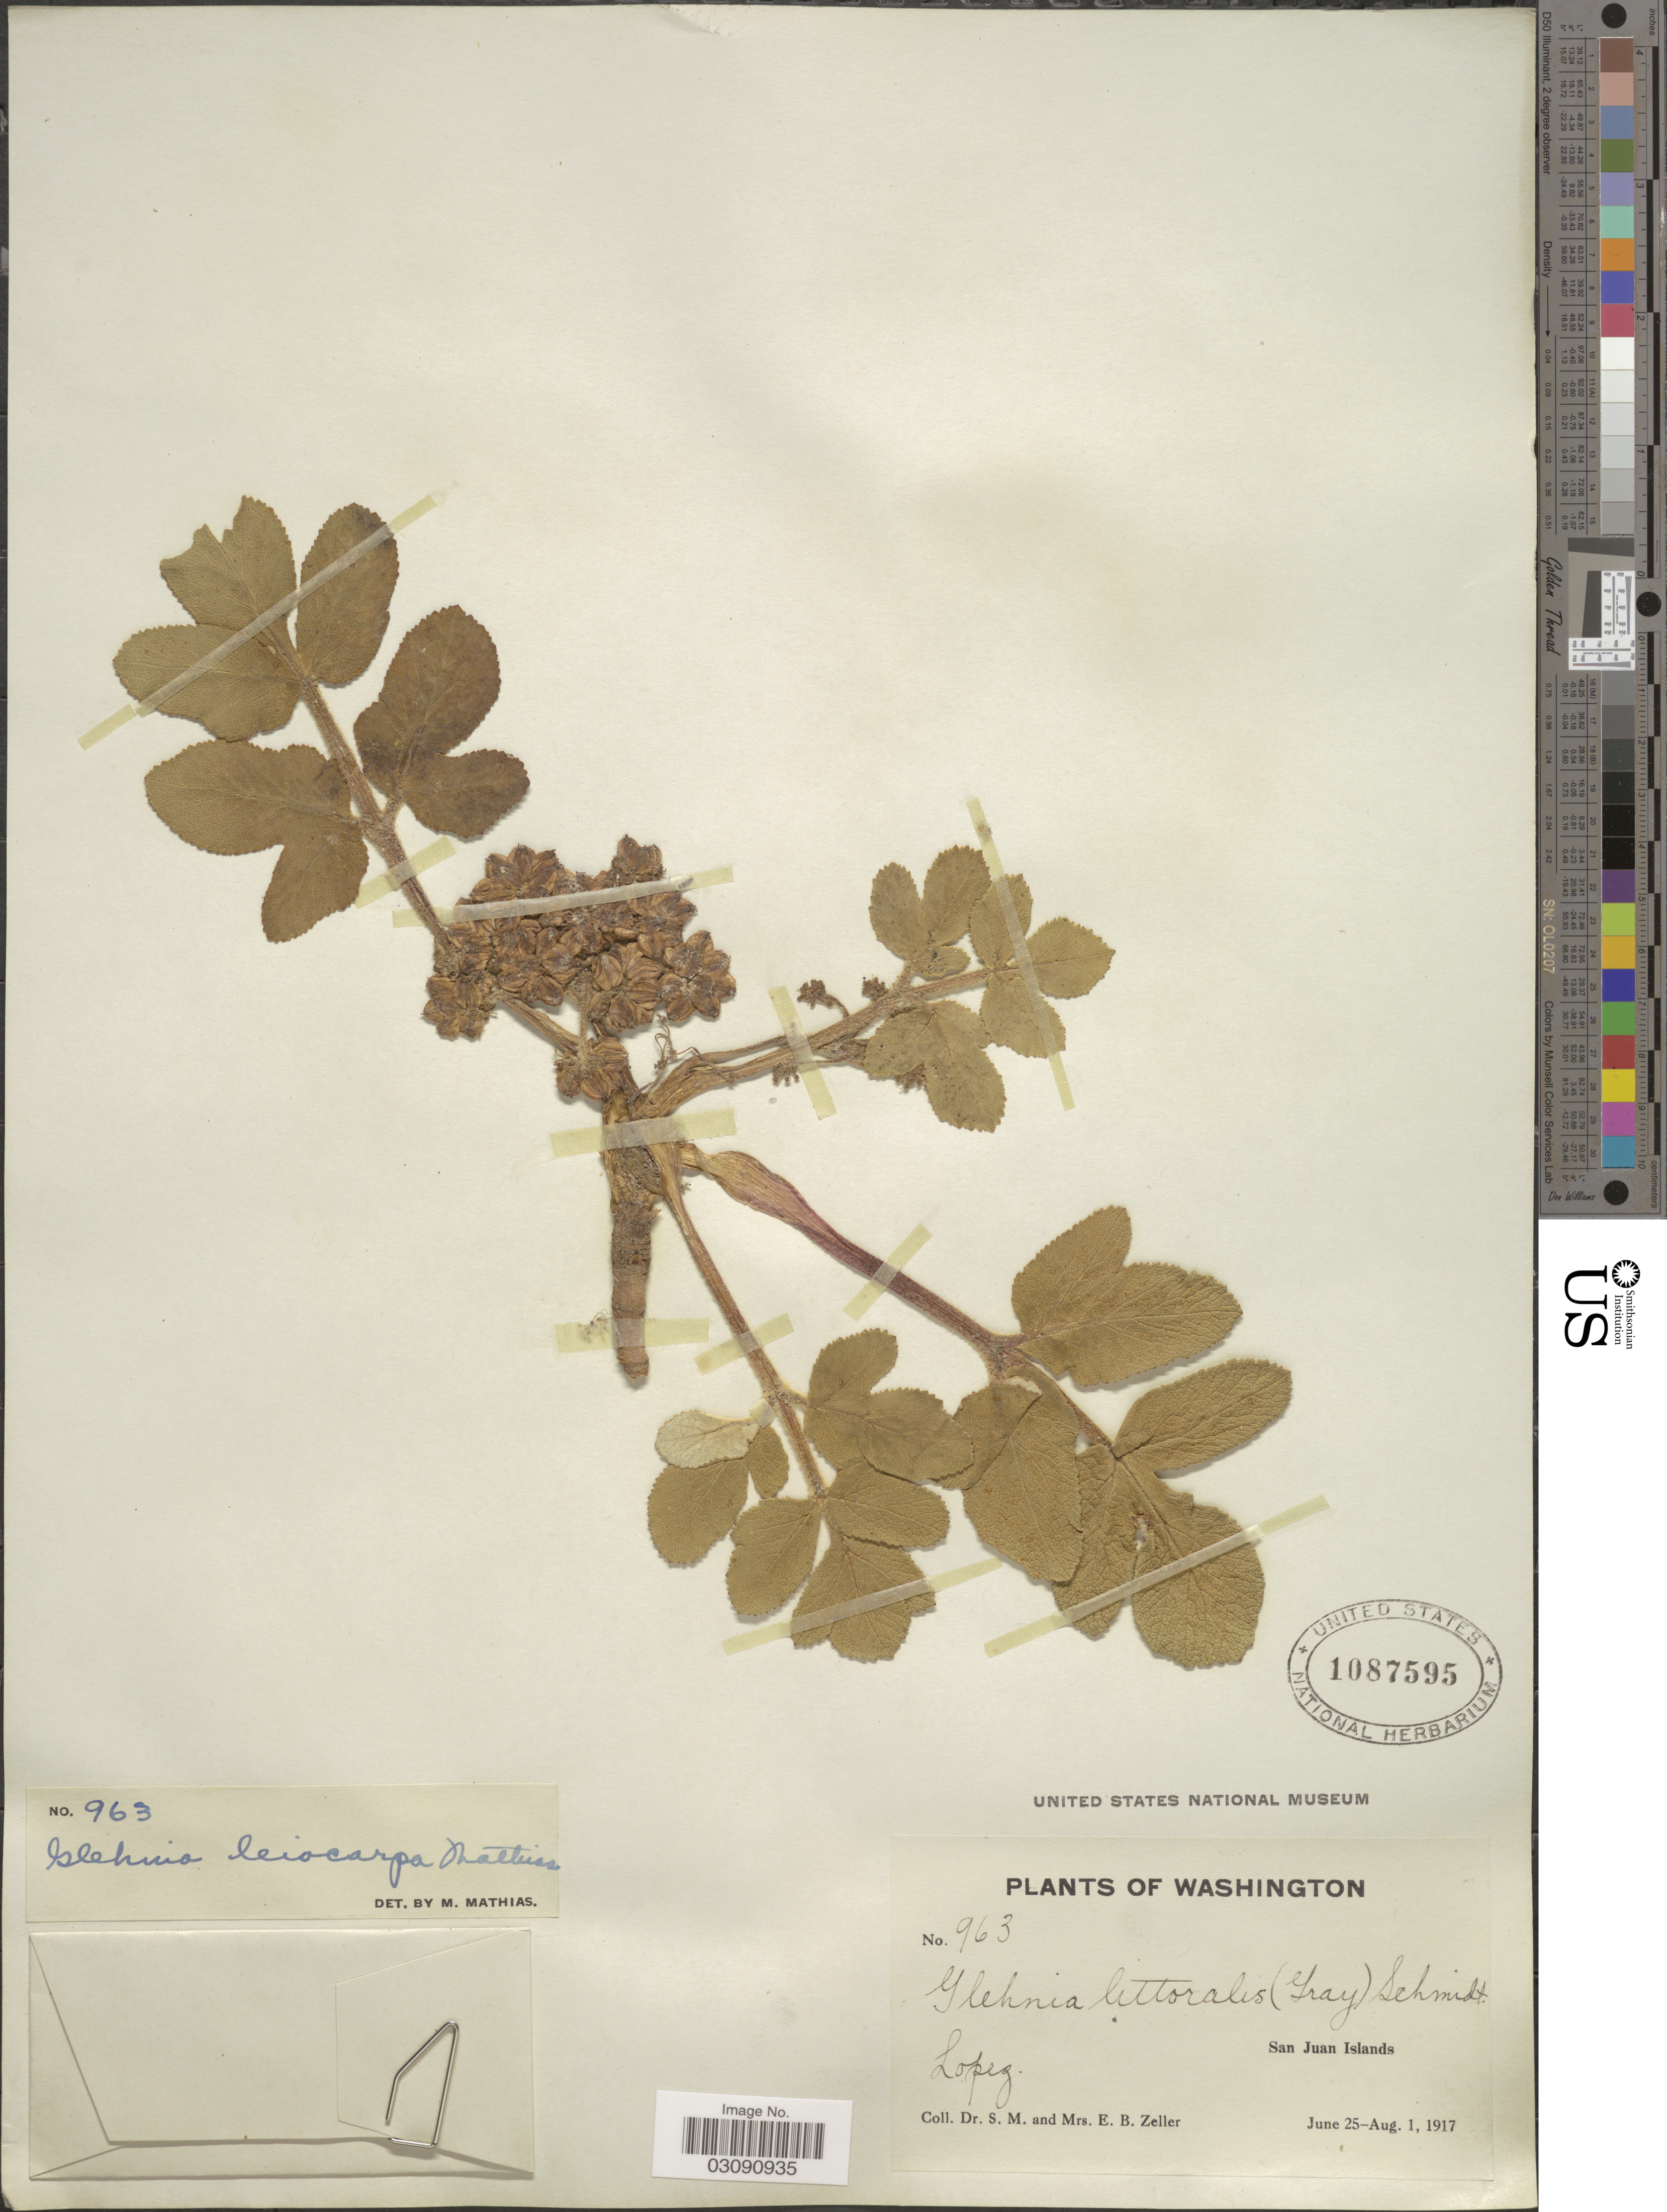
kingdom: Plantae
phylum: Tracheophyta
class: Magnoliopsida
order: Apiales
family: Apiaceae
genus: Glehnia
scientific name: Glehnia littoralis subsp. leiocarpa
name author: (Mathias) Hultén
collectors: S. Zeller & E. Zeller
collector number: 963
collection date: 1917-06-25/1917-08-01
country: United States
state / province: Washington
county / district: San Juan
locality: Lopez. San Juan Islands.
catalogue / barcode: US 1087595